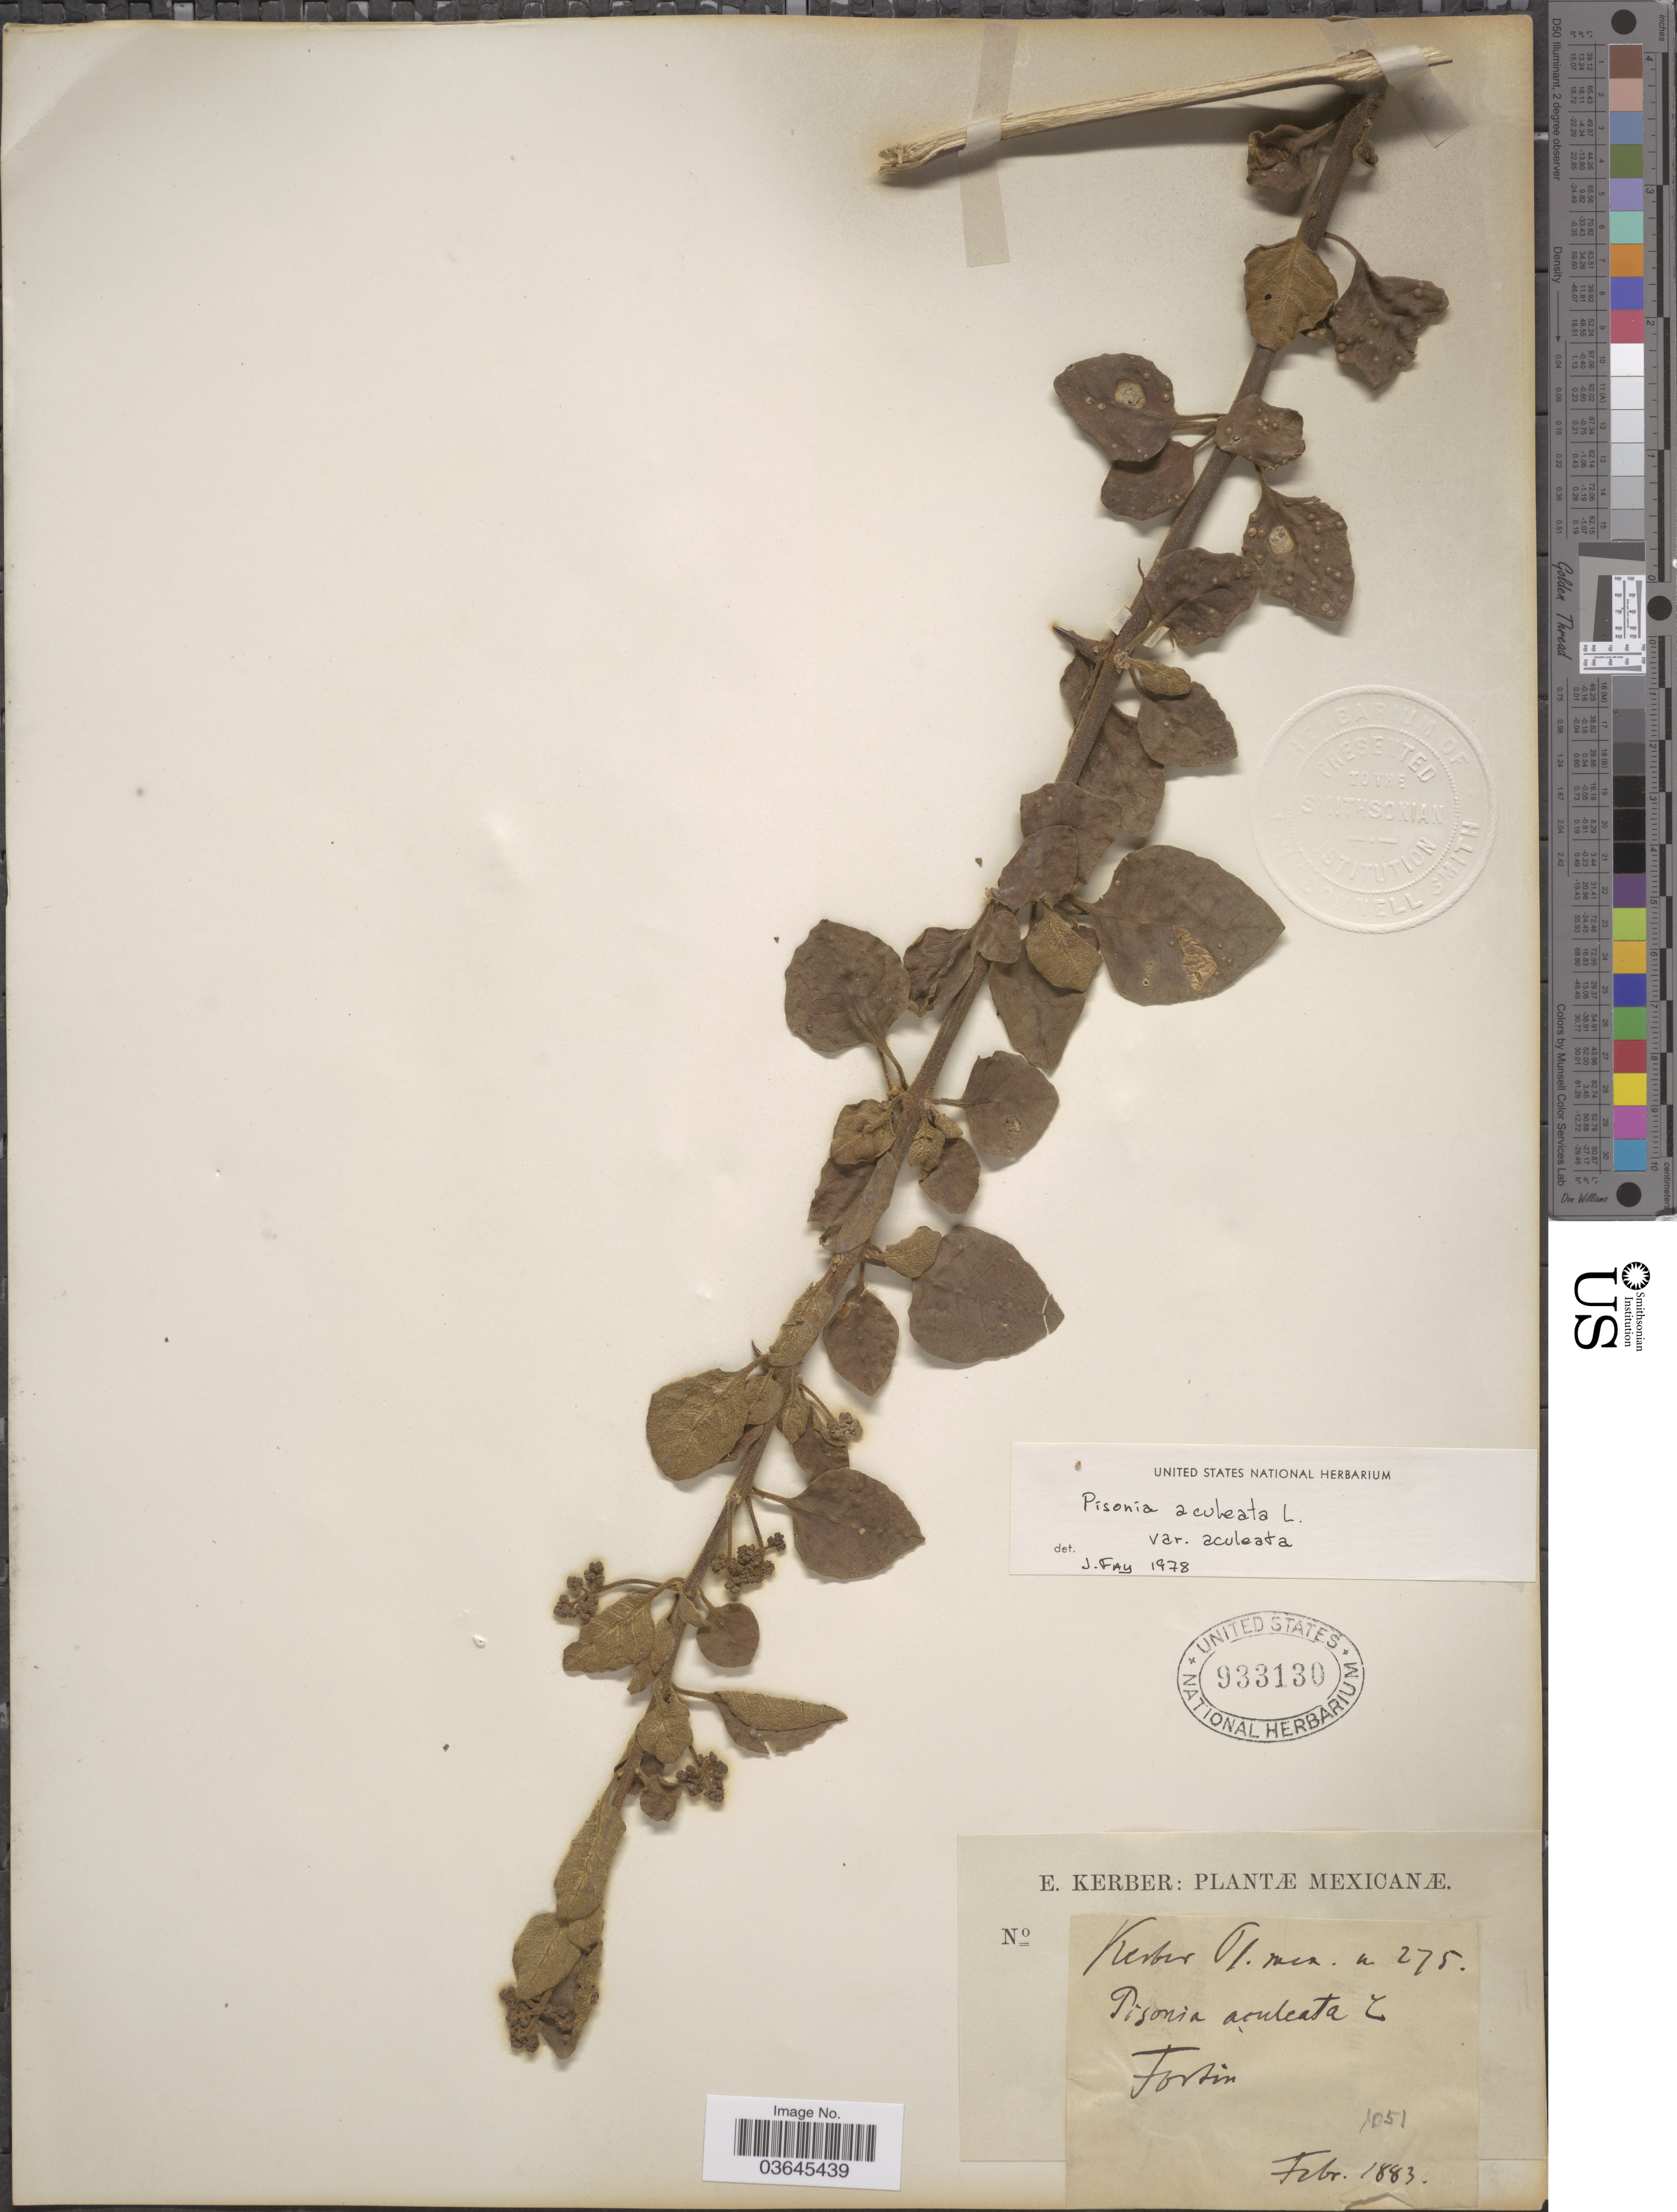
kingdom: Plantae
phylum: Tracheophyta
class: Magnoliopsida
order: Caryophyllales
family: Nyctaginaceae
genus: Pisonia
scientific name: Pisonia aculeata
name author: L.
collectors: E. Kerber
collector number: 275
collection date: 1883-02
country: Mexico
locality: Fortin.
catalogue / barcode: US 933130